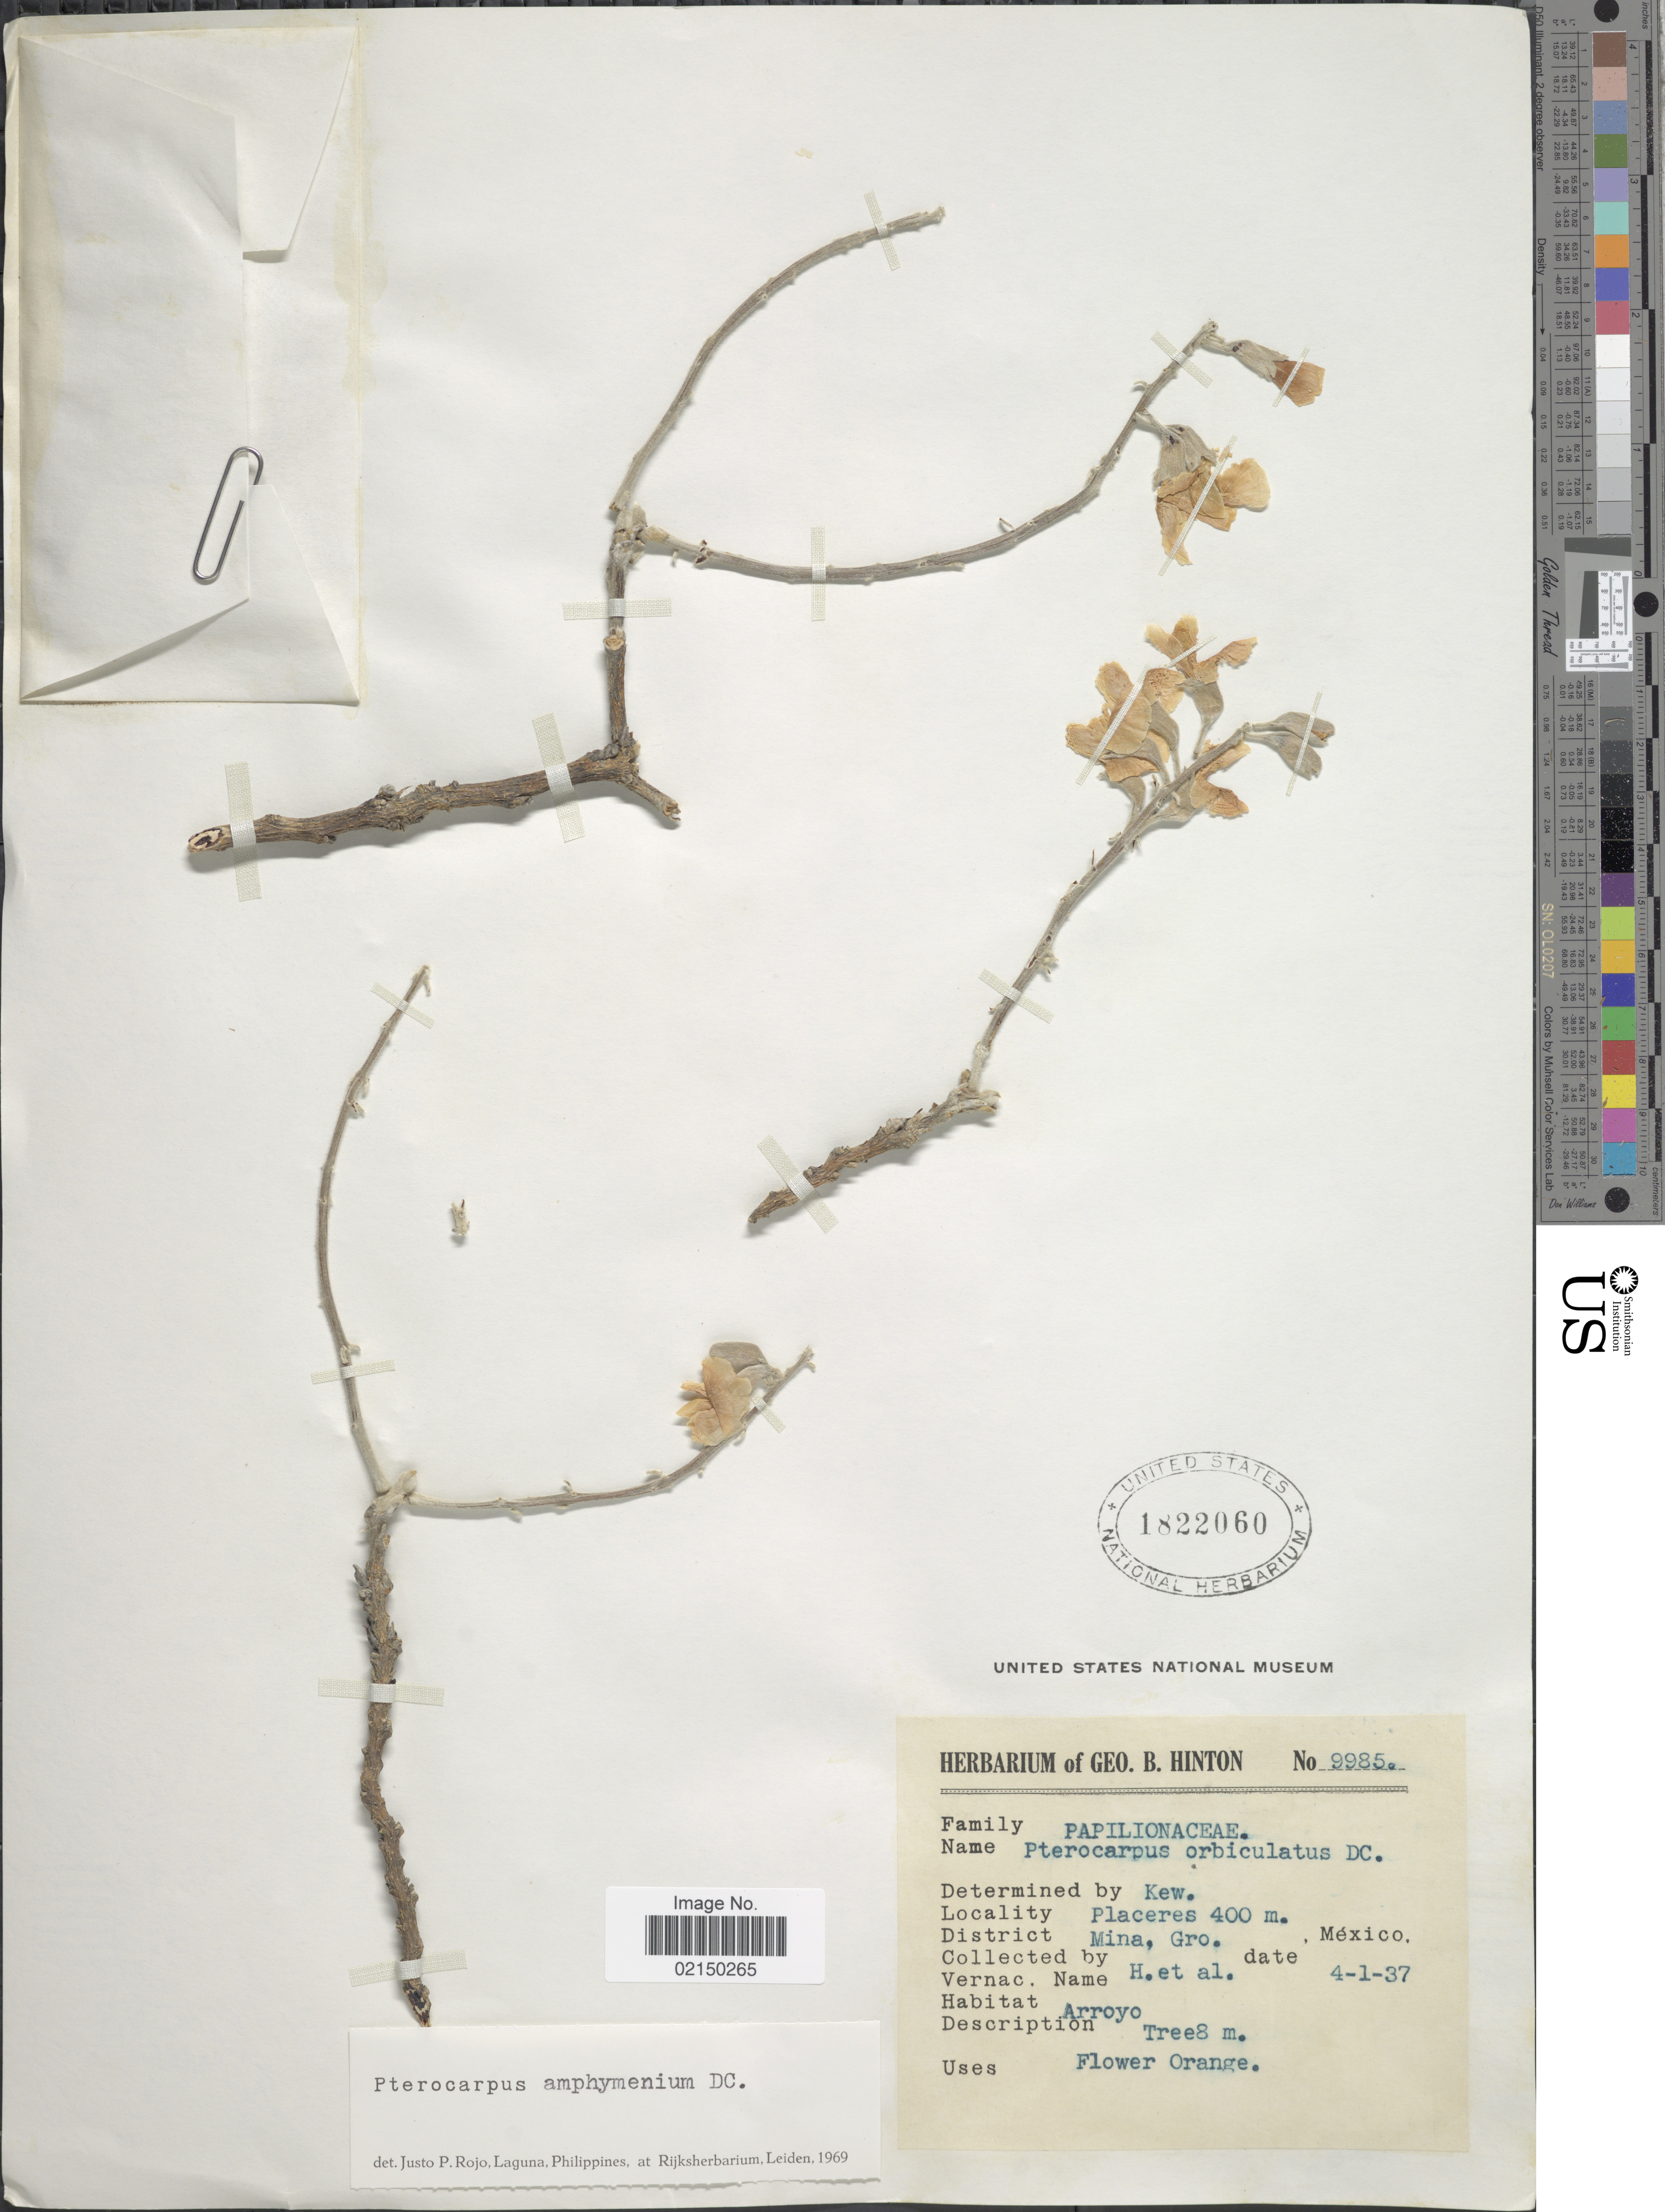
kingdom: Plantae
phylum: Tracheophyta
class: Magnoliopsida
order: Fabales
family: Fabaceae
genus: Pterocarpus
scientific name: Pterocarpus orbiculatus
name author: DC.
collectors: G. B. Hinton & et al.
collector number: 9985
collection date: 1937-04-01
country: Mexico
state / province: Guerrero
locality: Placeres, District Mina, arroyo.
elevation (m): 400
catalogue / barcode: US 1822060